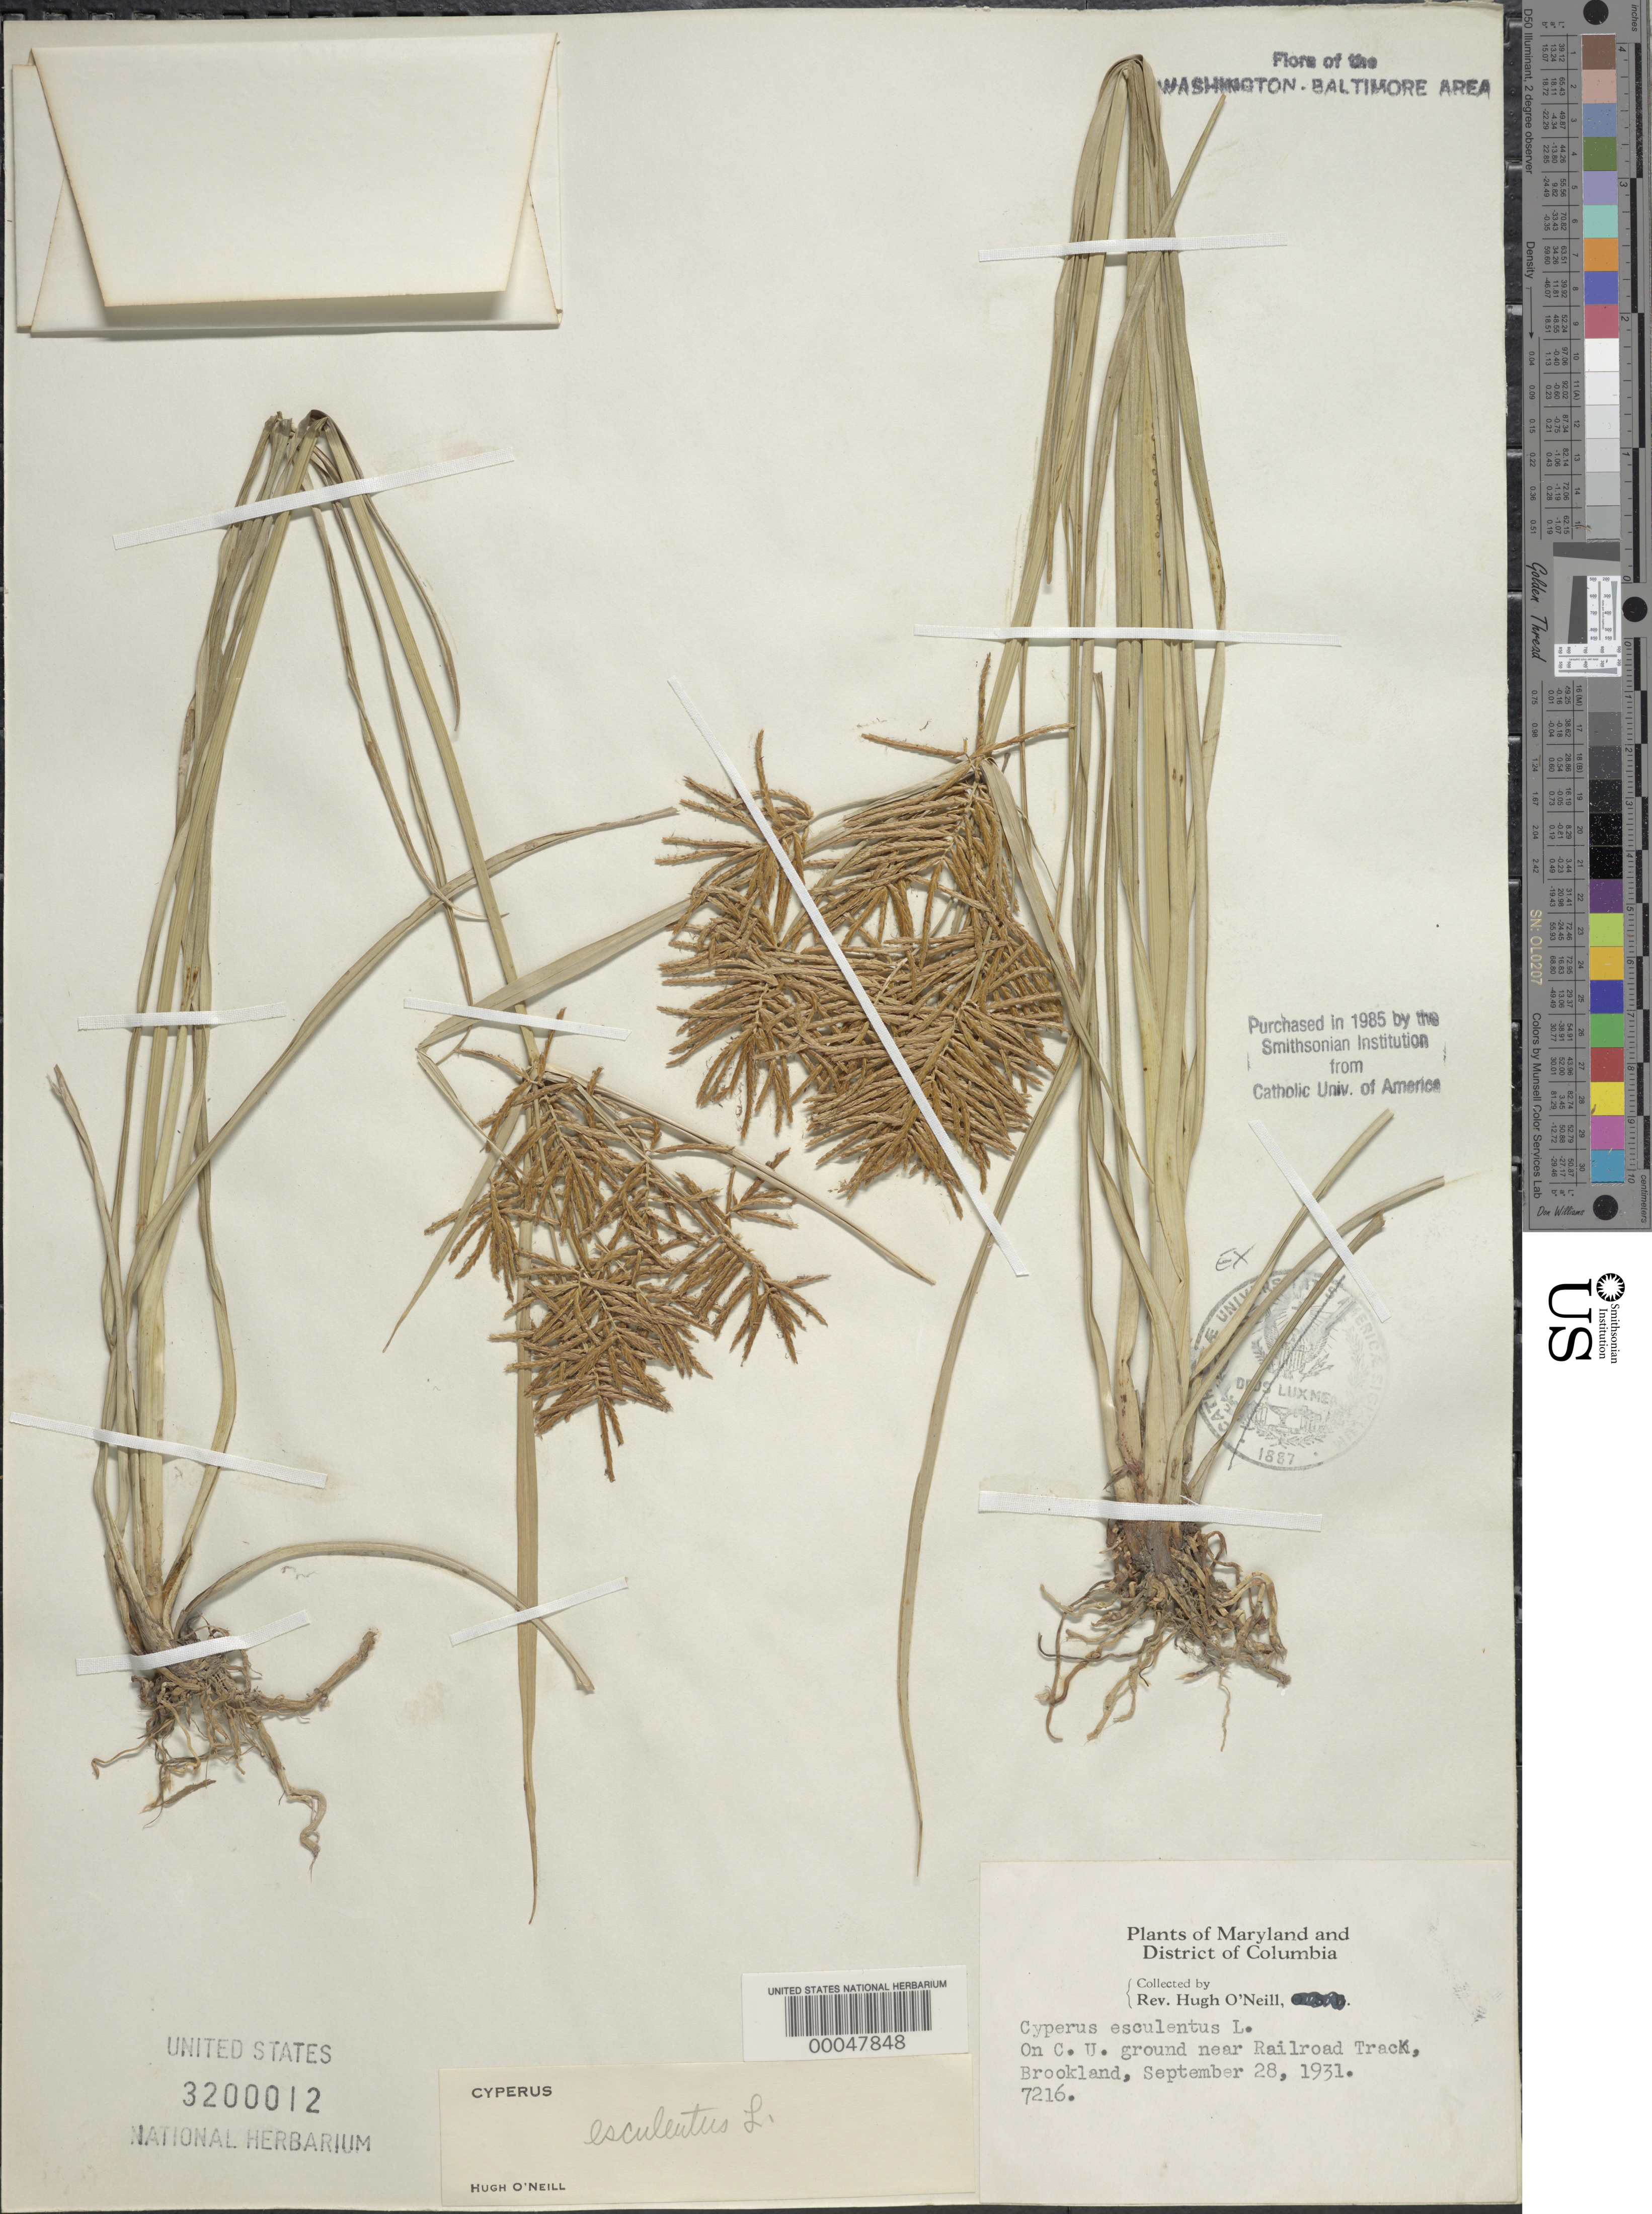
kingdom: Plantae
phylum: Tracheophyta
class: Liliopsida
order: Poales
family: Cyperaceae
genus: Cyperus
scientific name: Cyperus esculentus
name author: L.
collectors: H. O'Neill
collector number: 7216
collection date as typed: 28 Sep 1931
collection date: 1931-09-28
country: United States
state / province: District of Columbia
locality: Brookland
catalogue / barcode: US 3200012